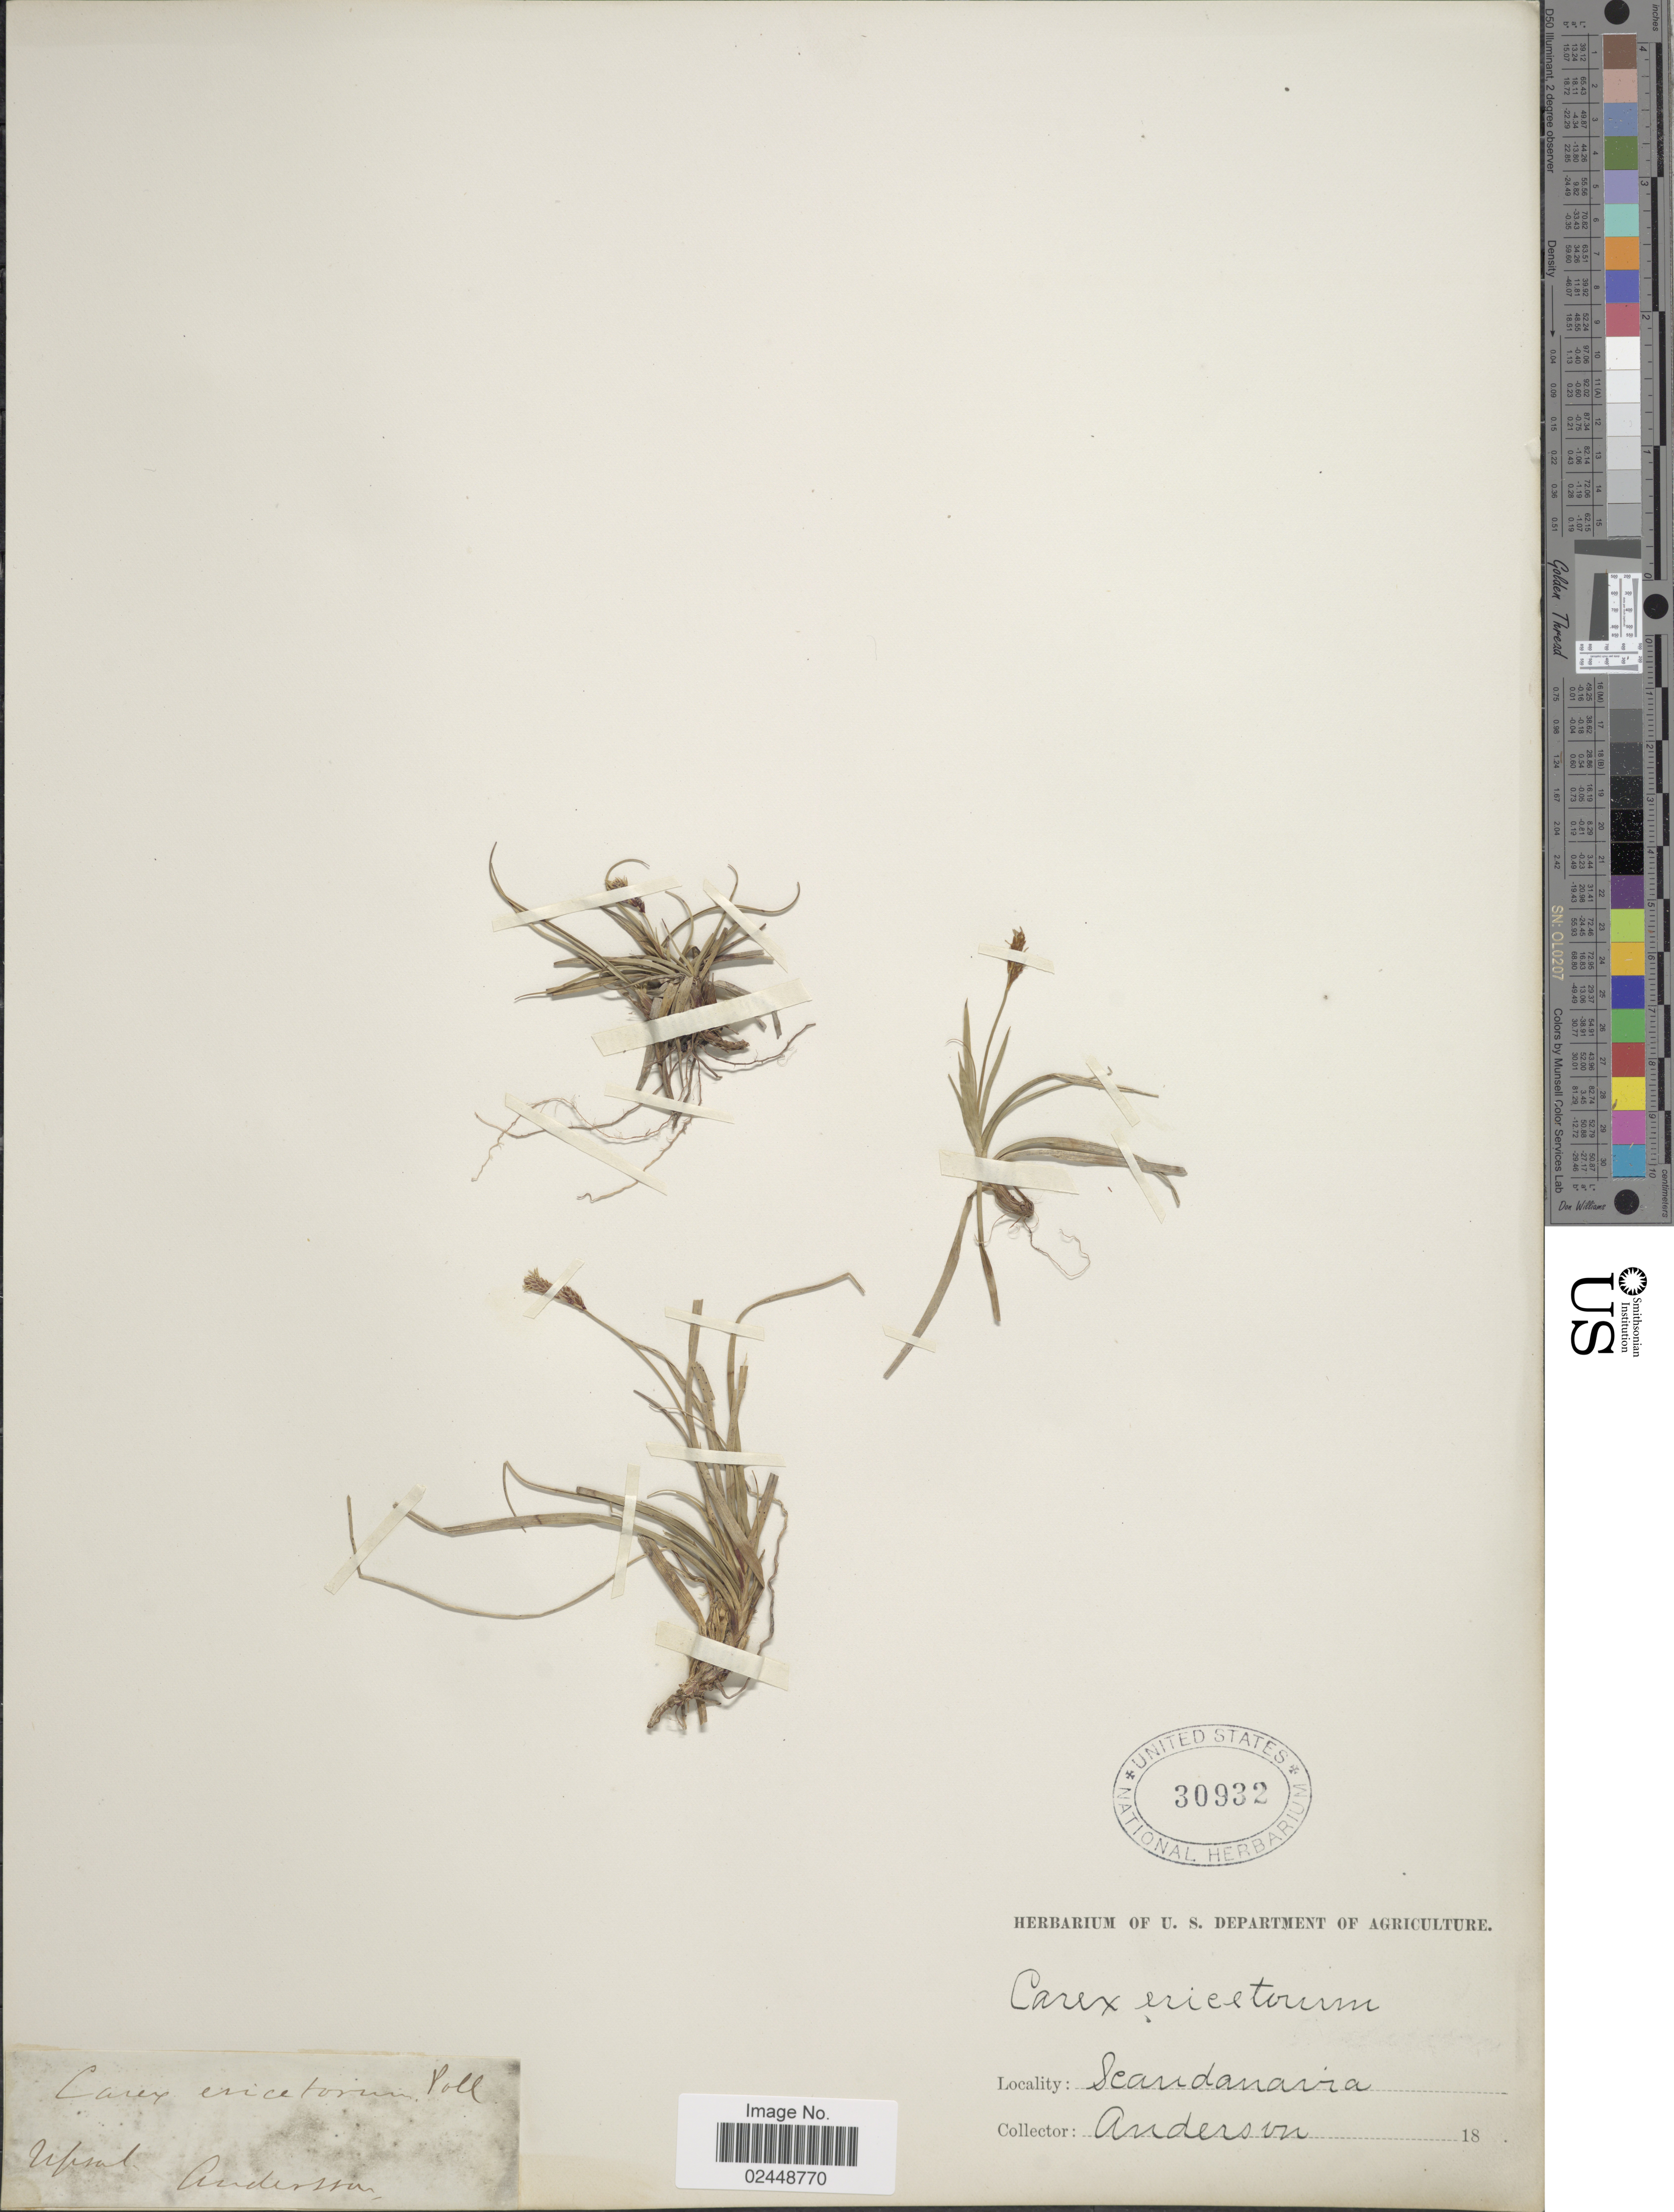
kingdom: Plantae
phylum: Tracheophyta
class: Liliopsida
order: Poales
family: Cyperaceae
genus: Carex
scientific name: Carex ericetorum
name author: Pollich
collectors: -- Anderson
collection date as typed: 18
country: Sweden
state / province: Uppsala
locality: Scandinavia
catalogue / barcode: US 30932